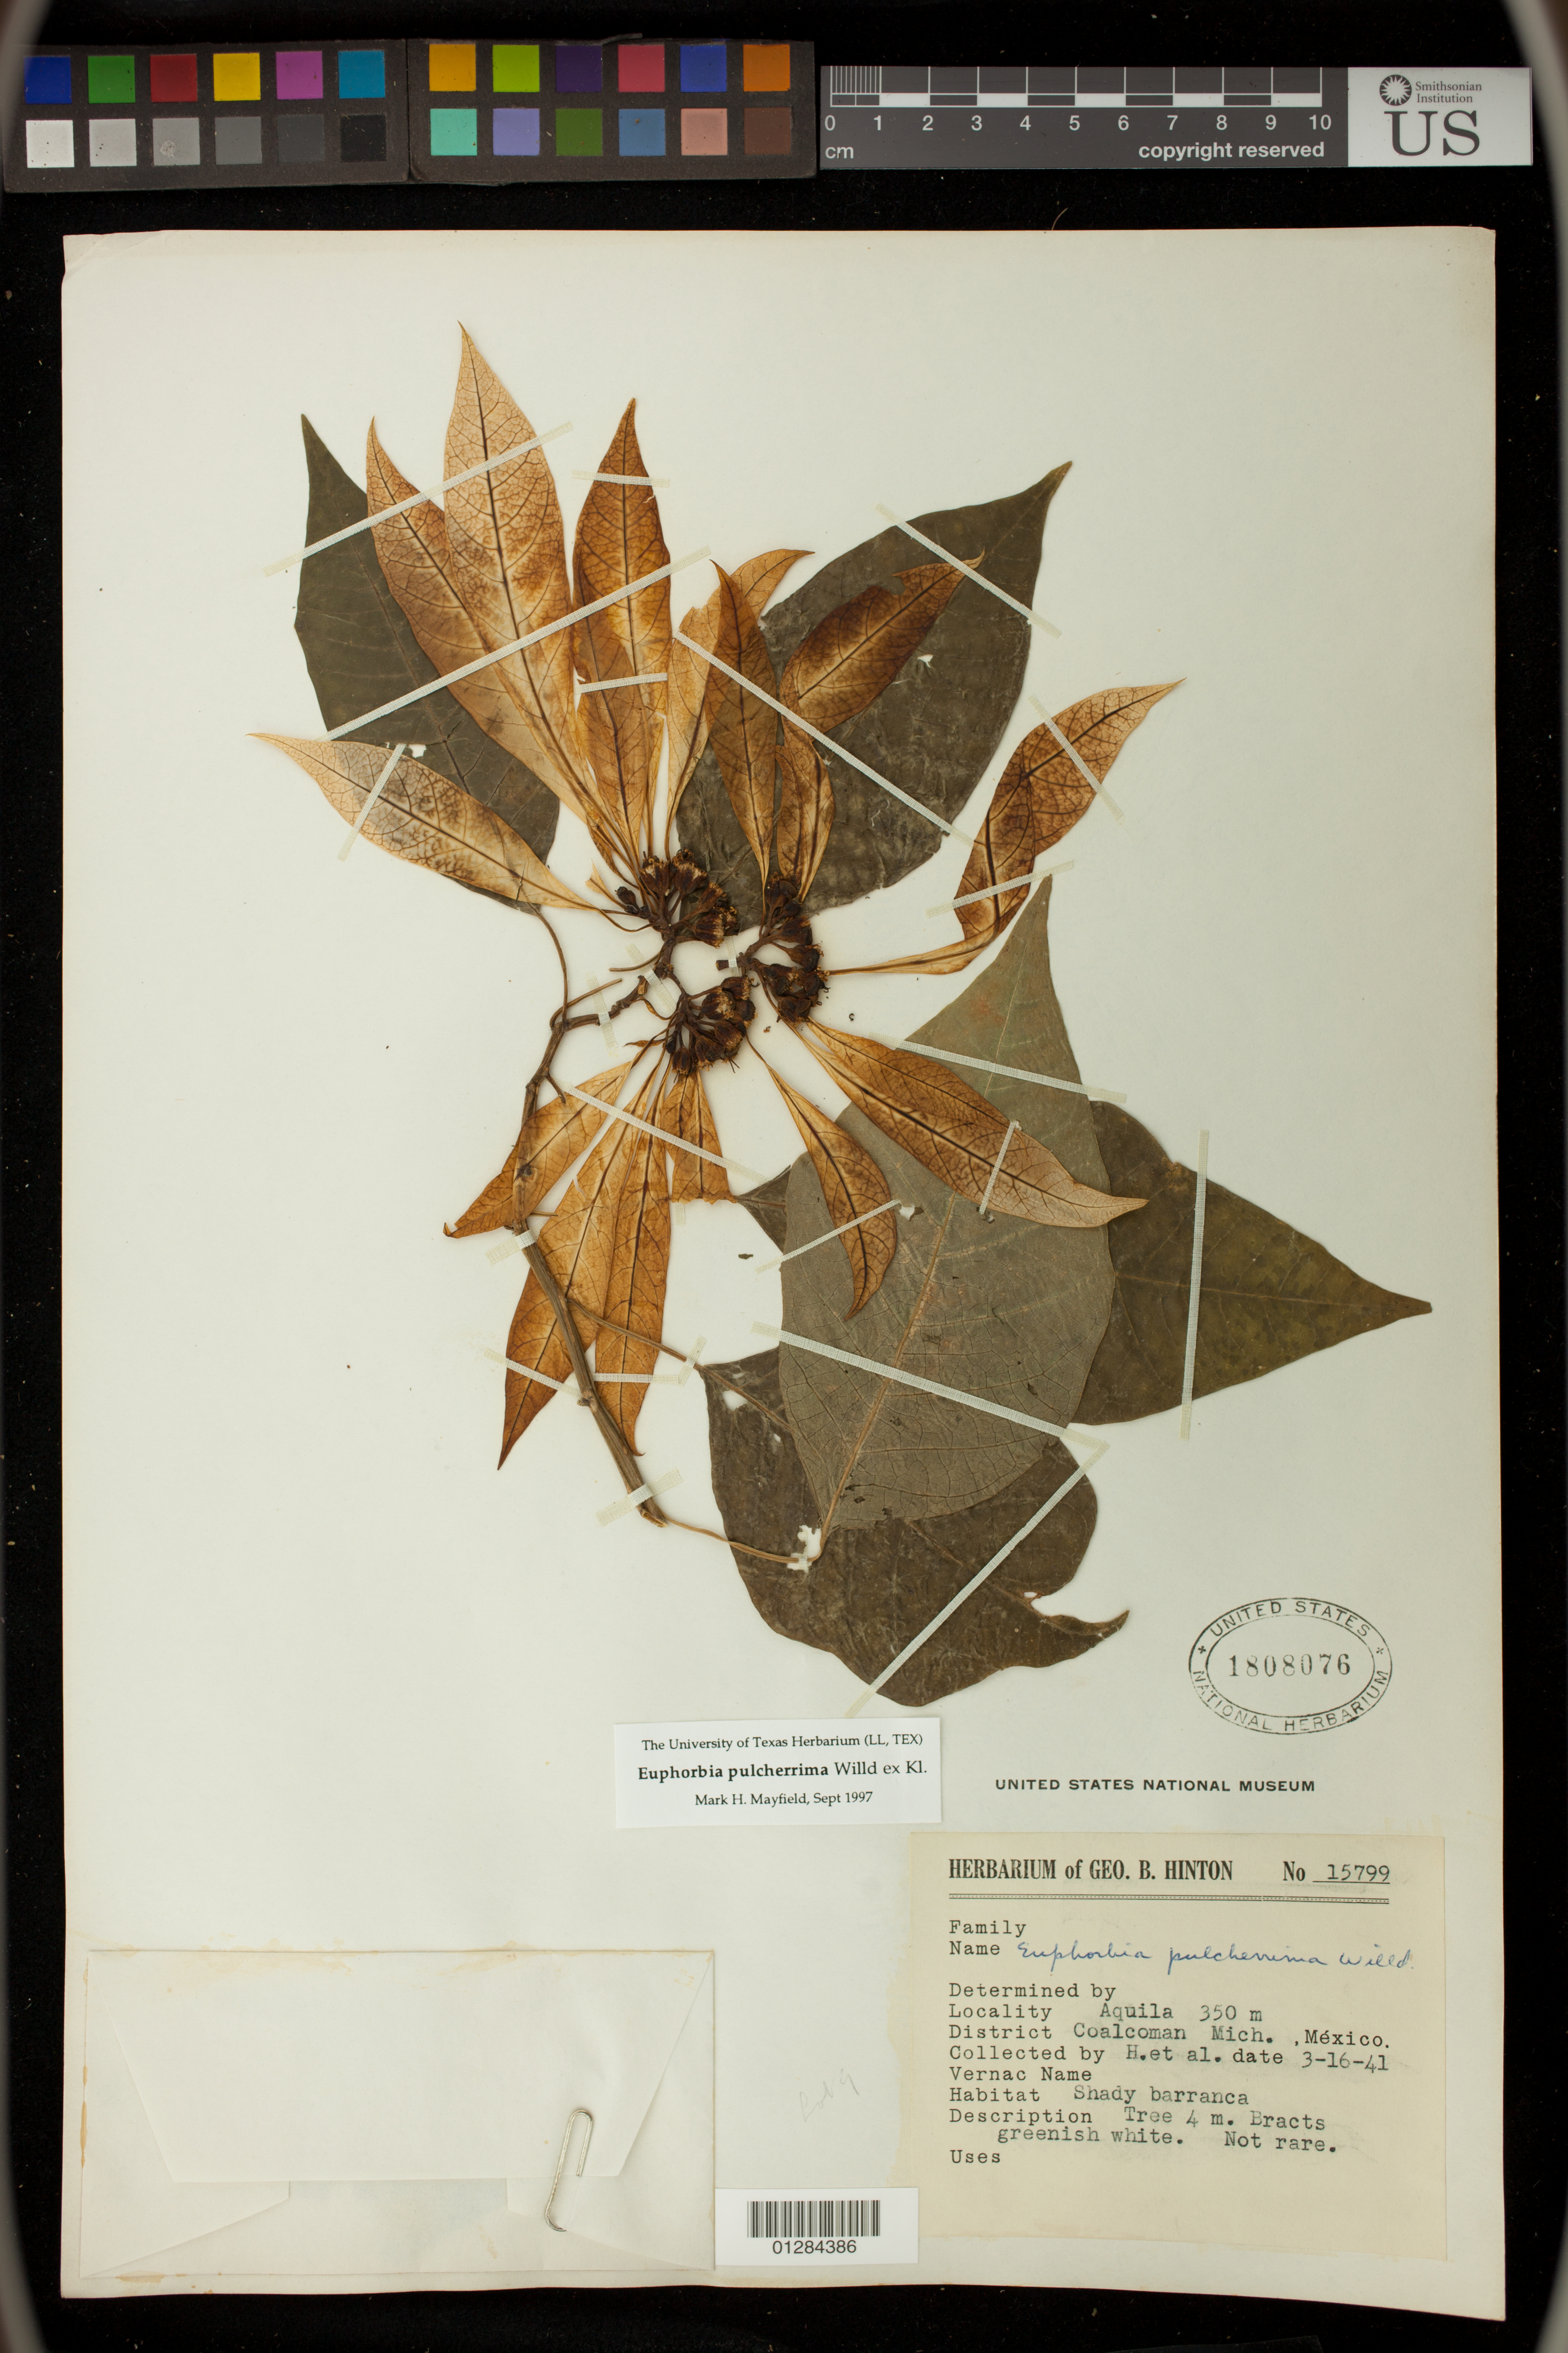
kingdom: Plantae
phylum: Tracheophyta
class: Magnoliopsida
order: Malpighiales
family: Euphorbiaceae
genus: Euphorbia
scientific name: Euphorbia pulcherrima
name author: Willd. ex Klotzsch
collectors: G. B. Hinton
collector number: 15799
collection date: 1941-03-16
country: Mexico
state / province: Michoacán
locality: Aquila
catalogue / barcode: US 1808076